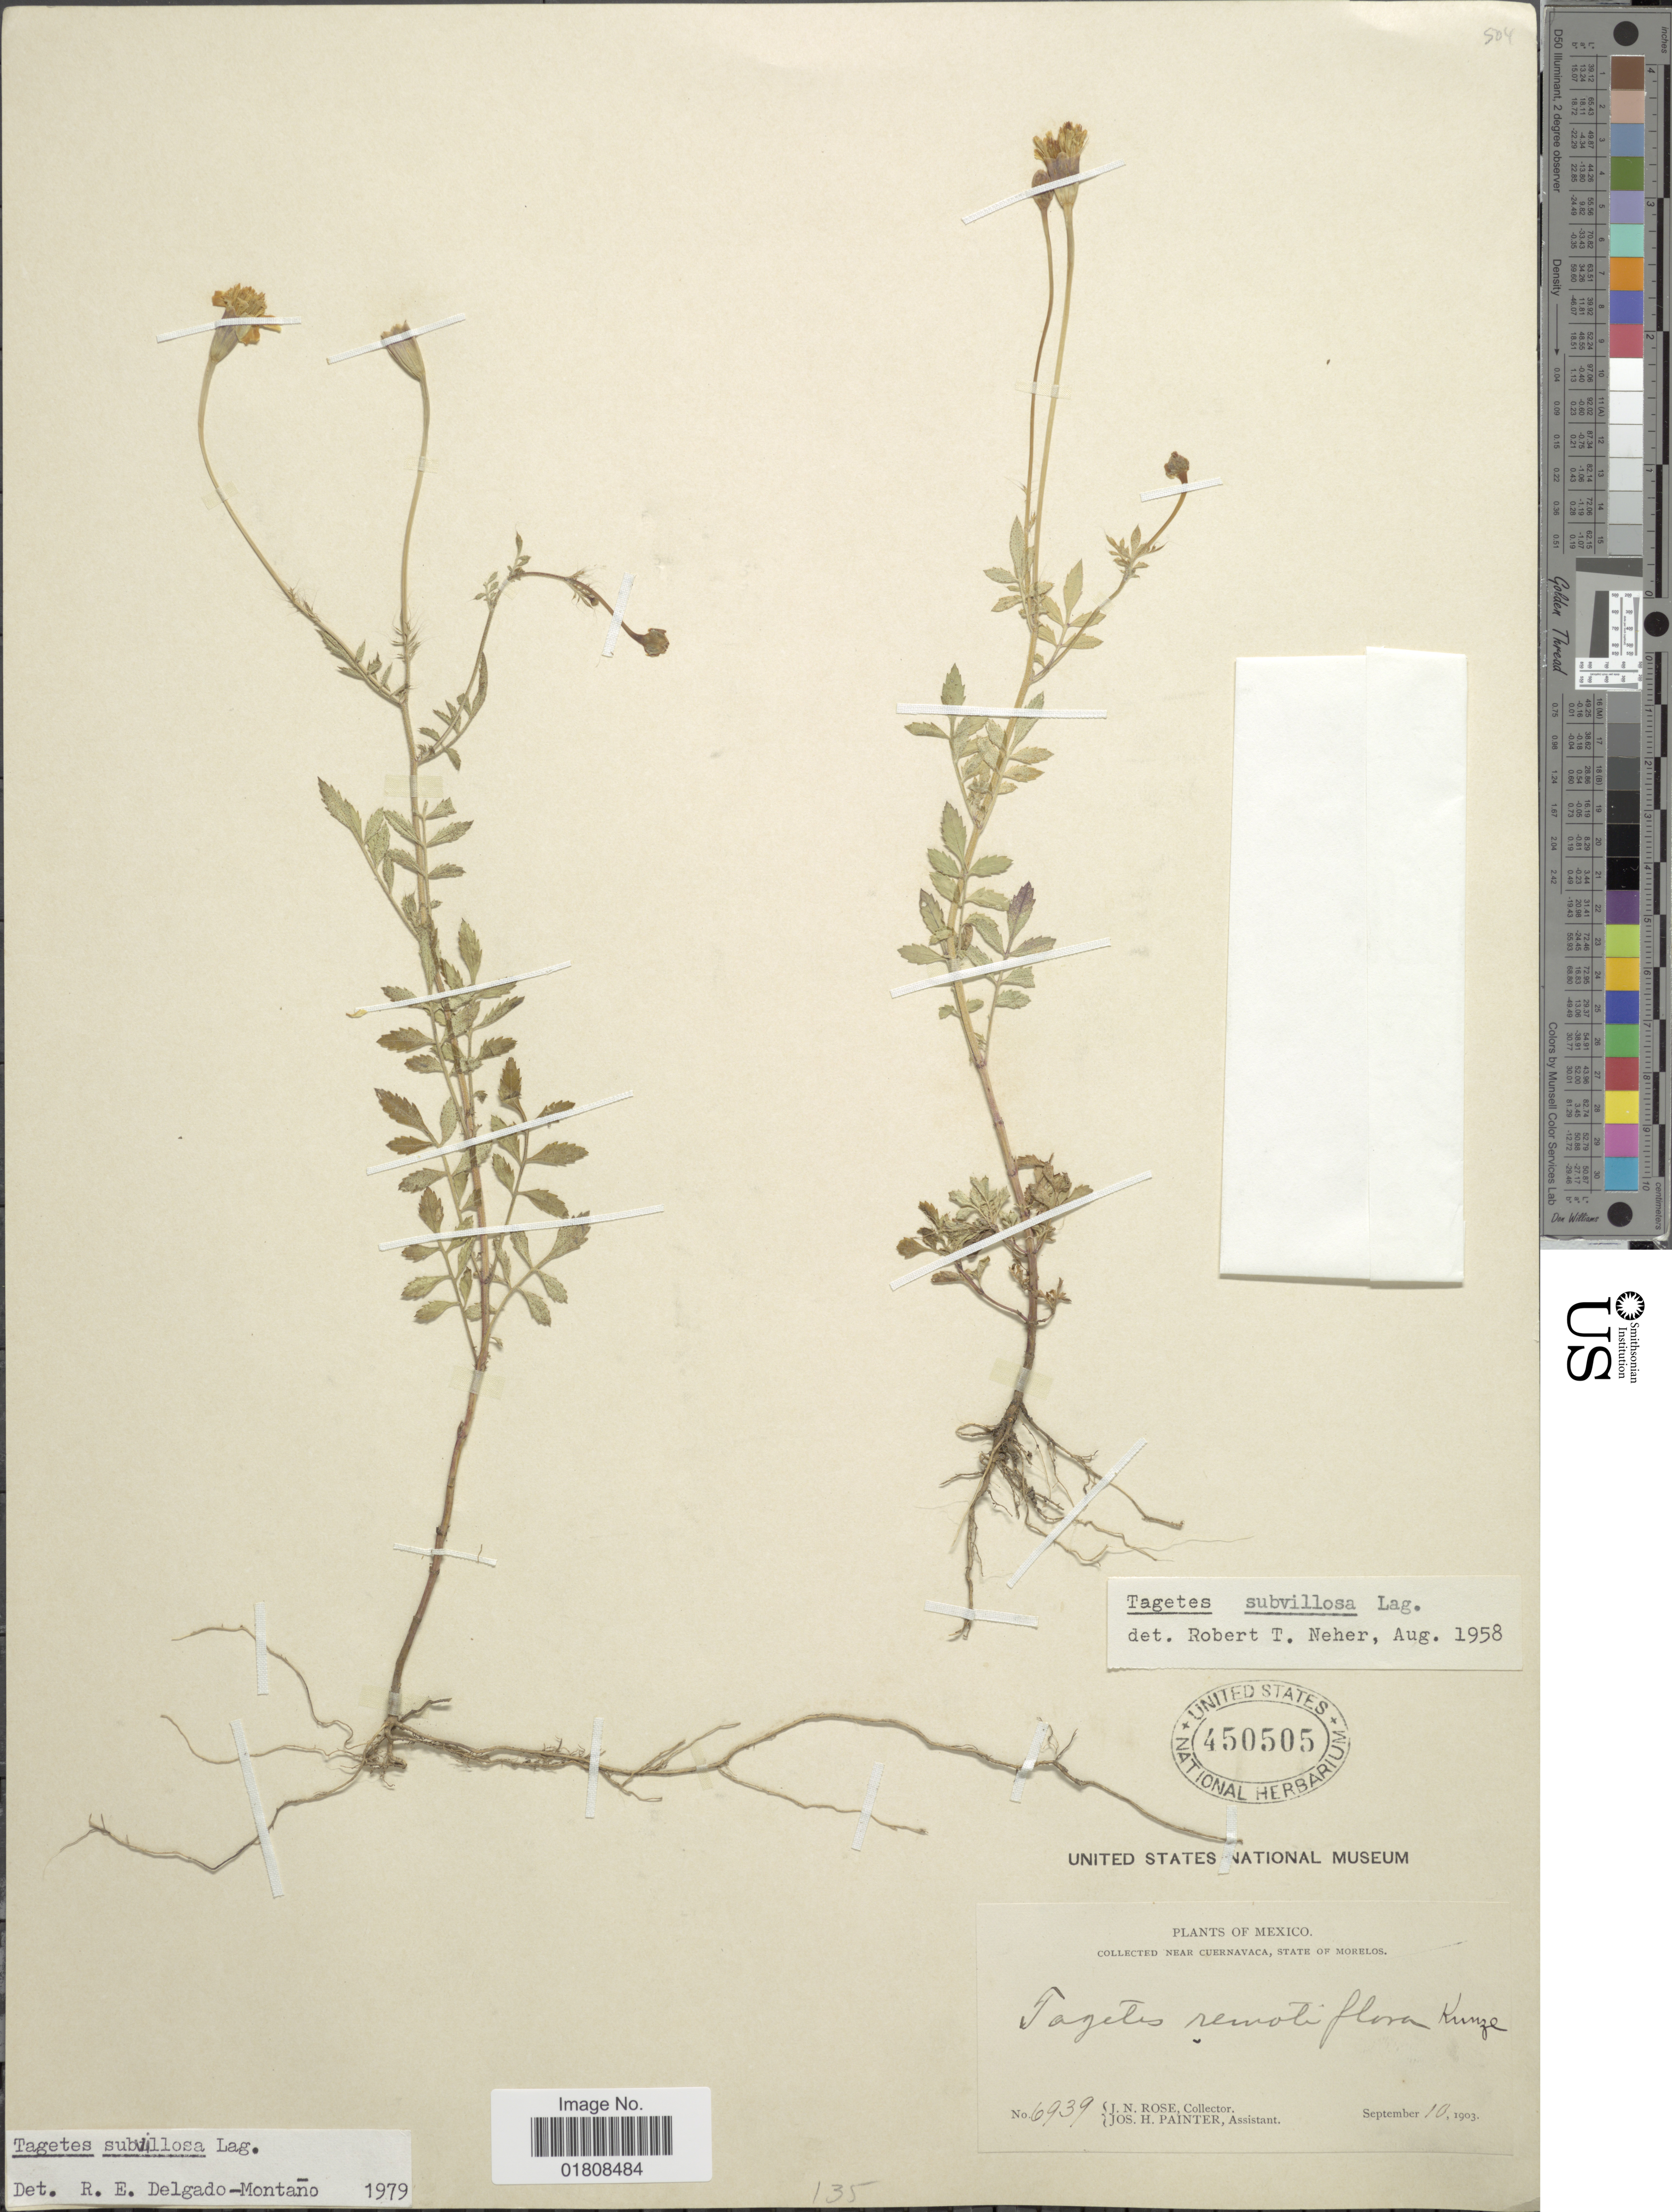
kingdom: Plantae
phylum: Tracheophyta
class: Magnoliopsida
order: Asterales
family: Asteraceae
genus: Tagetes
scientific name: Tagetes subvillosa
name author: Lag.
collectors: J. N. Rose & J. H. Painter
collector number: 6939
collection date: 1903-09-10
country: Mexico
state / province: Morelos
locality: Near Cuernavaca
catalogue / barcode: US 450505